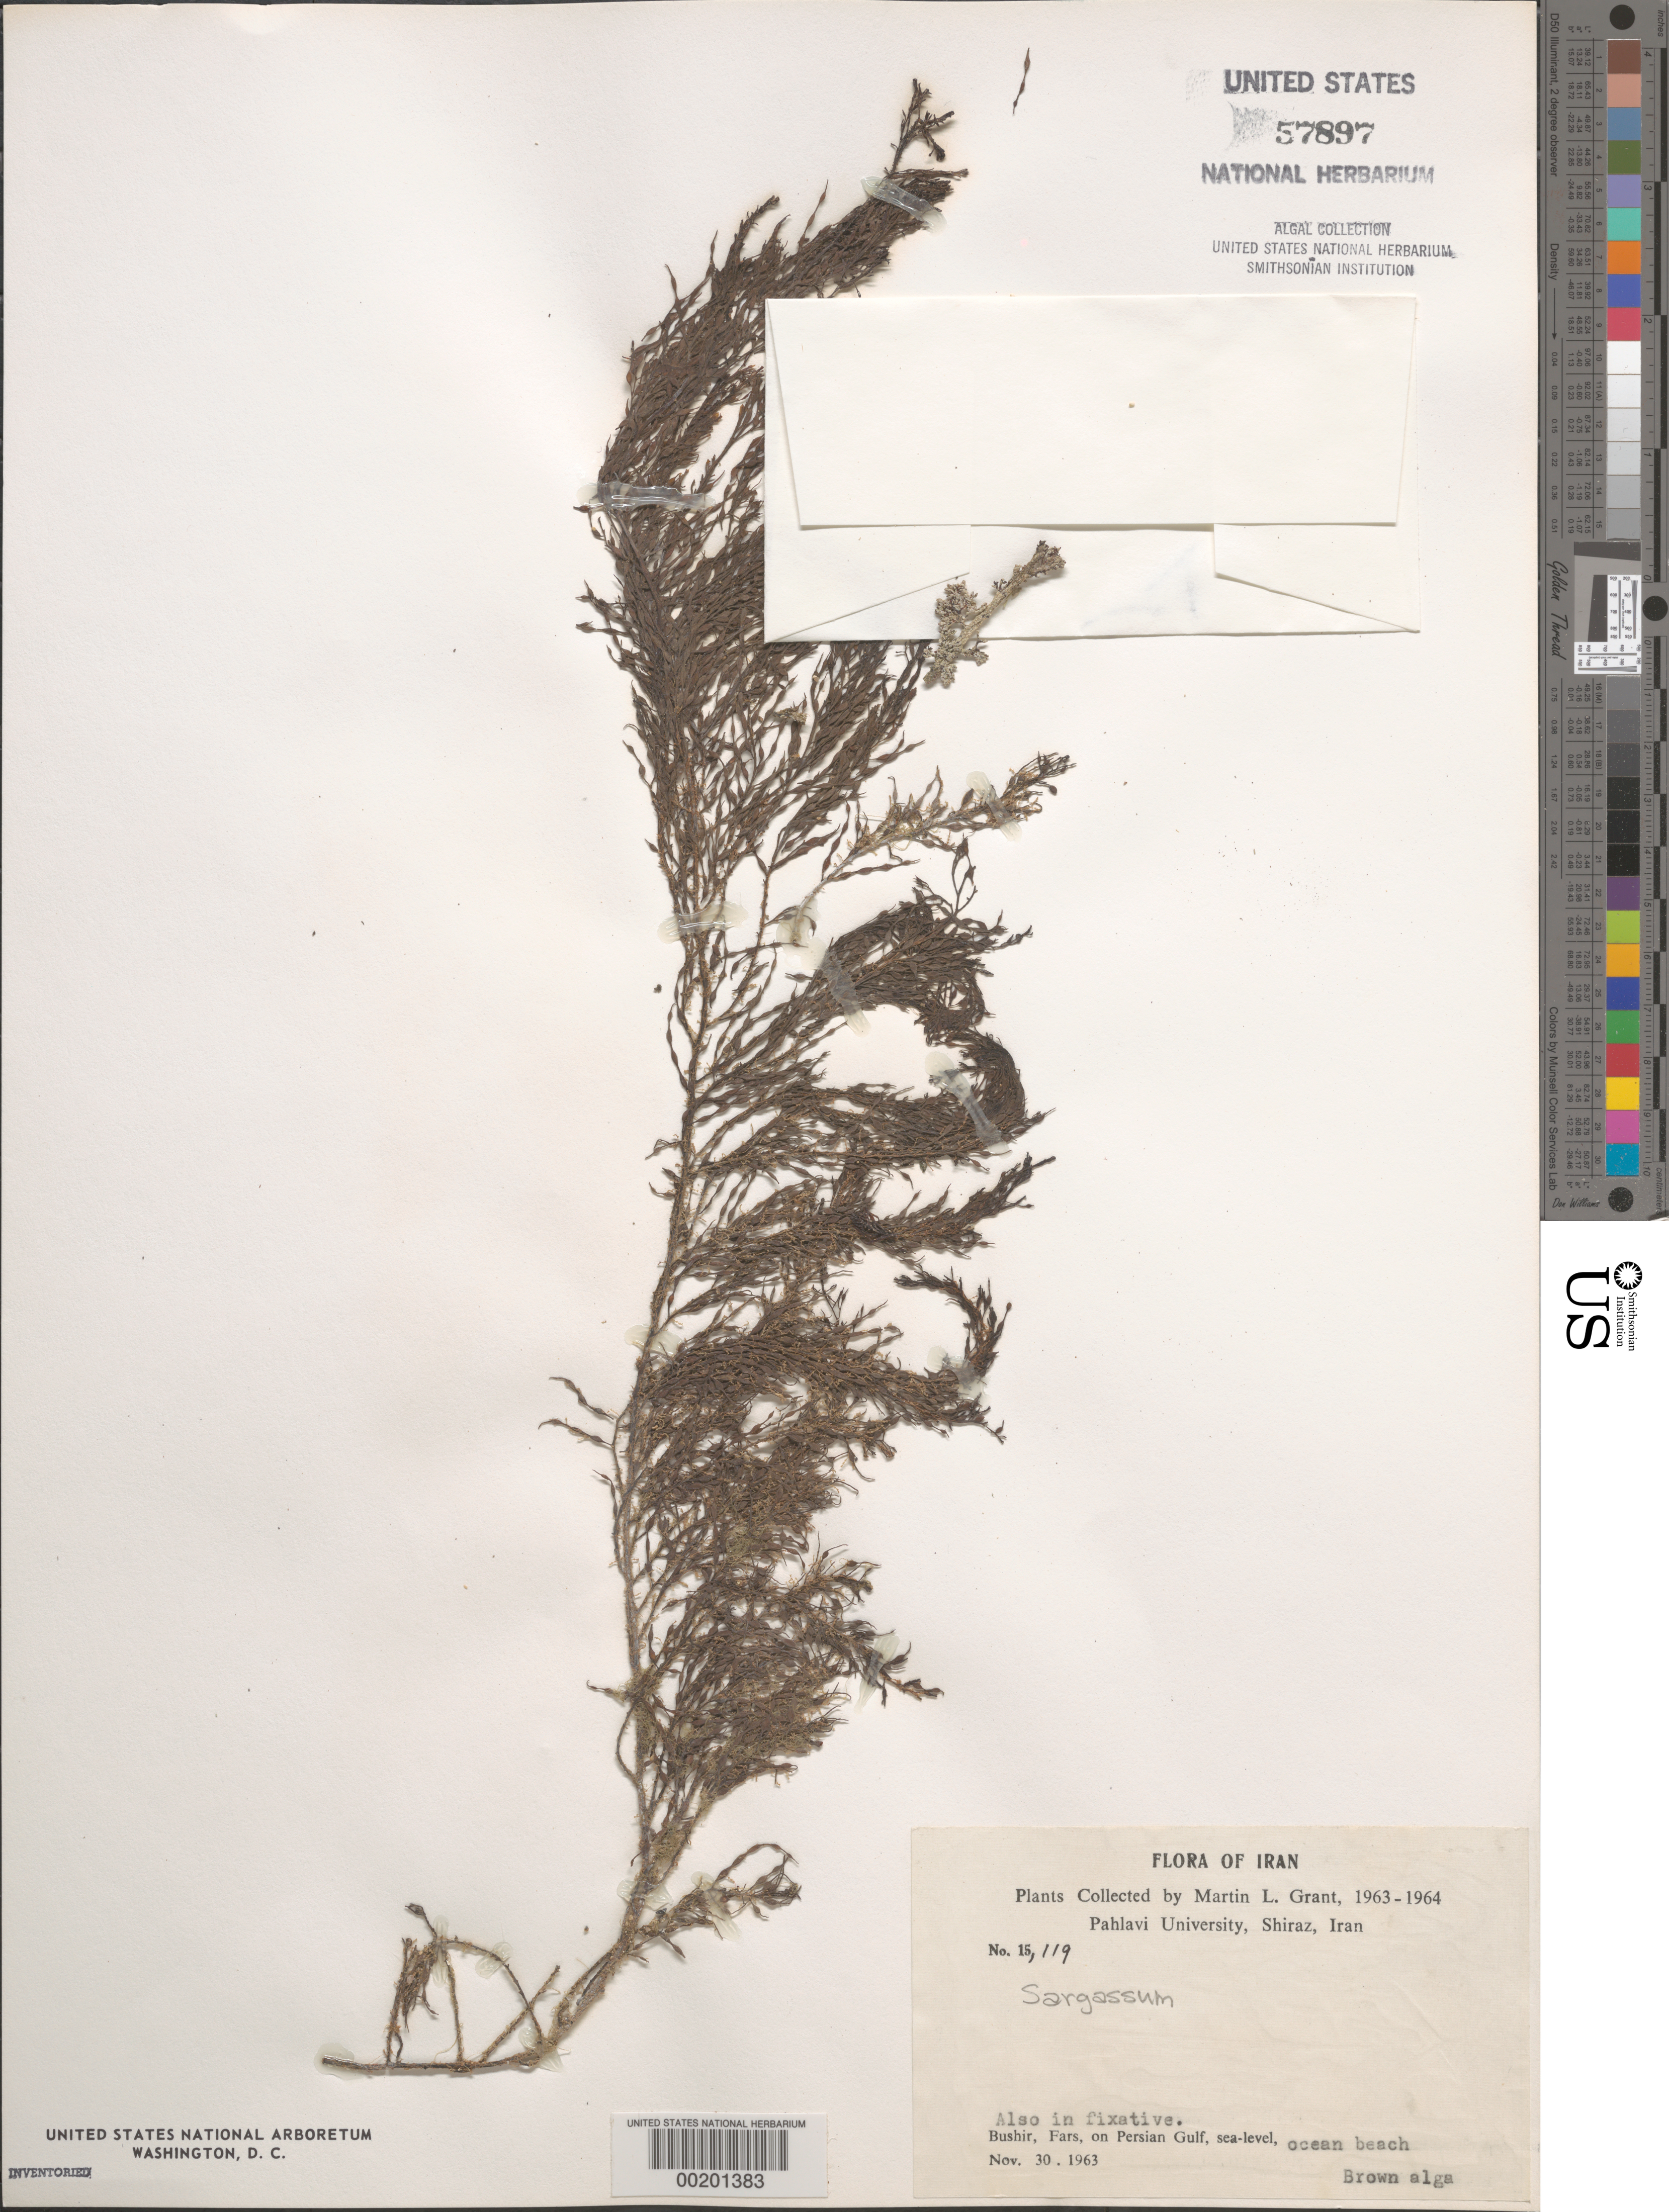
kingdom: Chromista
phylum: Ochrophyta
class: Phaeophyceae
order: Fucales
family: Sargassaceae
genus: Sargassum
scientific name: Sargassum sp.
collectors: M. L. Grant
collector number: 15119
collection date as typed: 30 Nov 1963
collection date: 1963-11-30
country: Iran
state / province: Fars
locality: Busehr (bushir), persian gulf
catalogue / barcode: US 57897